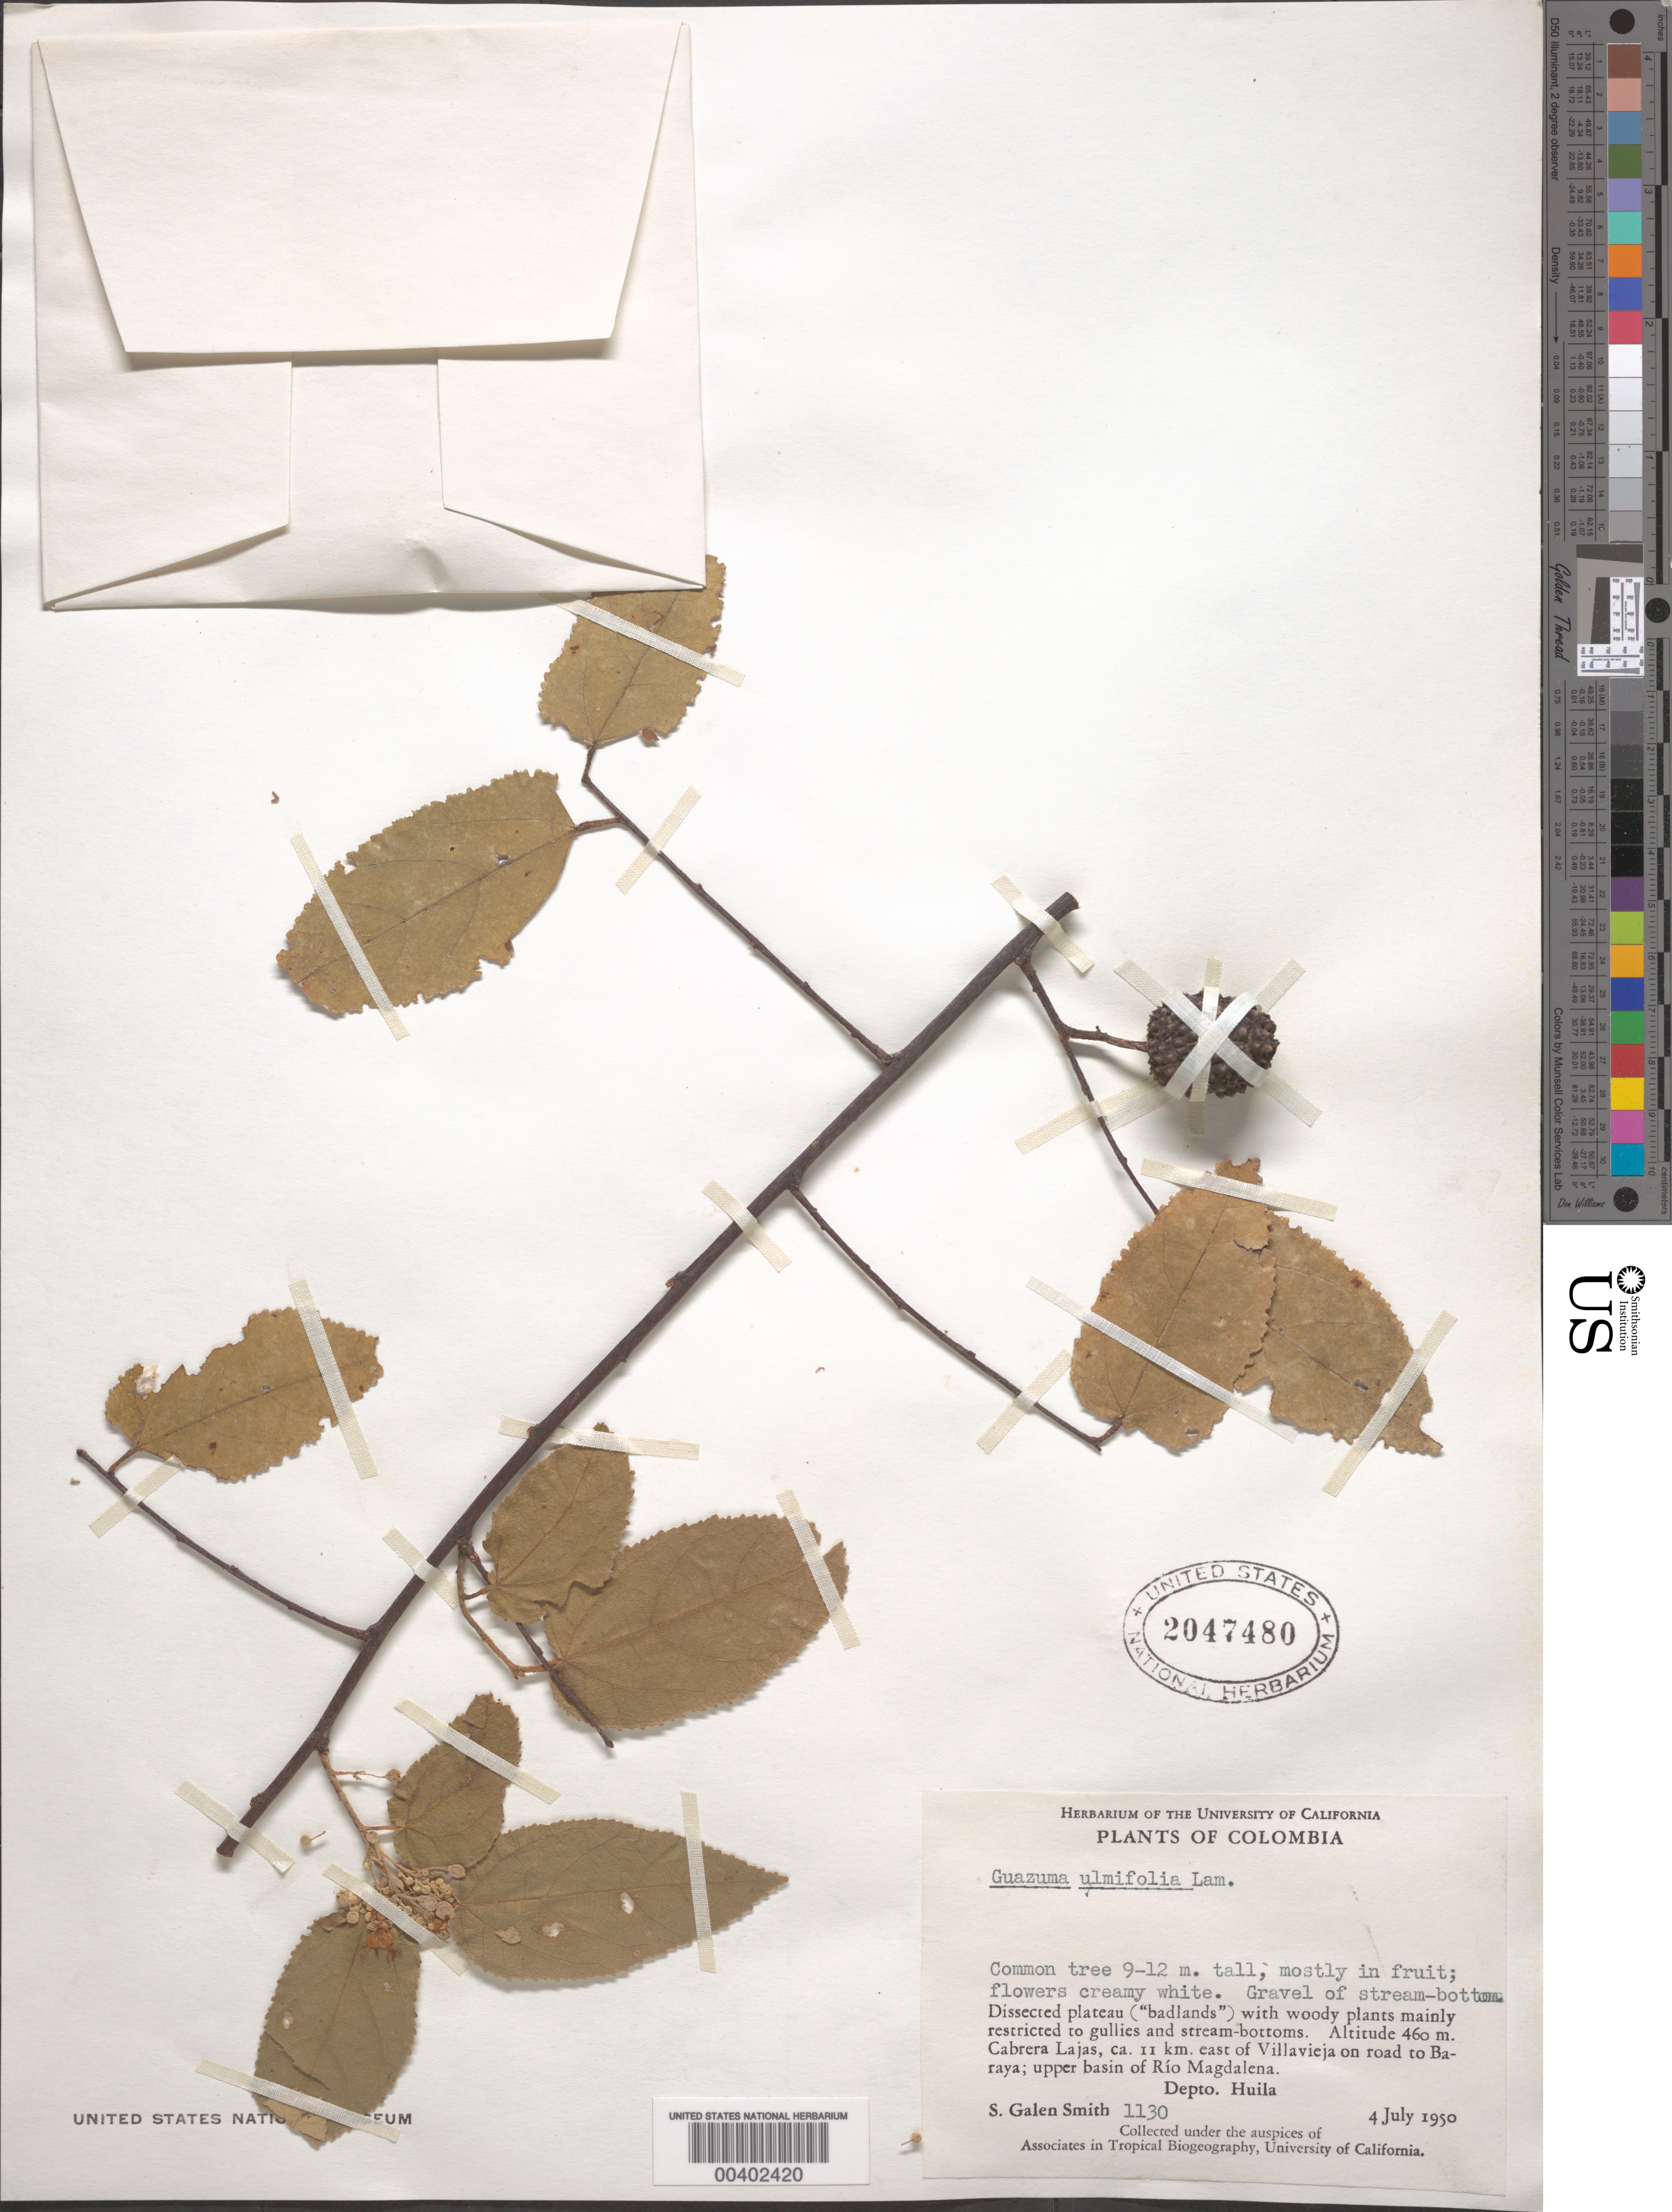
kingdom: Plantae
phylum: Tracheophyta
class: Magnoliopsida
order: Malvales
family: Malvaceae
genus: Guazuma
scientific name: Guazuma ulmifolia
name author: Lam.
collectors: S. G. Smith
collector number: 1130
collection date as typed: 04 Jul 1950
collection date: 1950-07-04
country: Colombia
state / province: Huila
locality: Cabrera Lajas, ca 11 km E of Villa Vieja on road to Baraya; upper Basin of Río Magdalena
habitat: Gravel of stream-bottom. Dissected plateau ("badlands") with woody plants restricted to gullies and stream-bottoms.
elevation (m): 460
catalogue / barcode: US 2047480